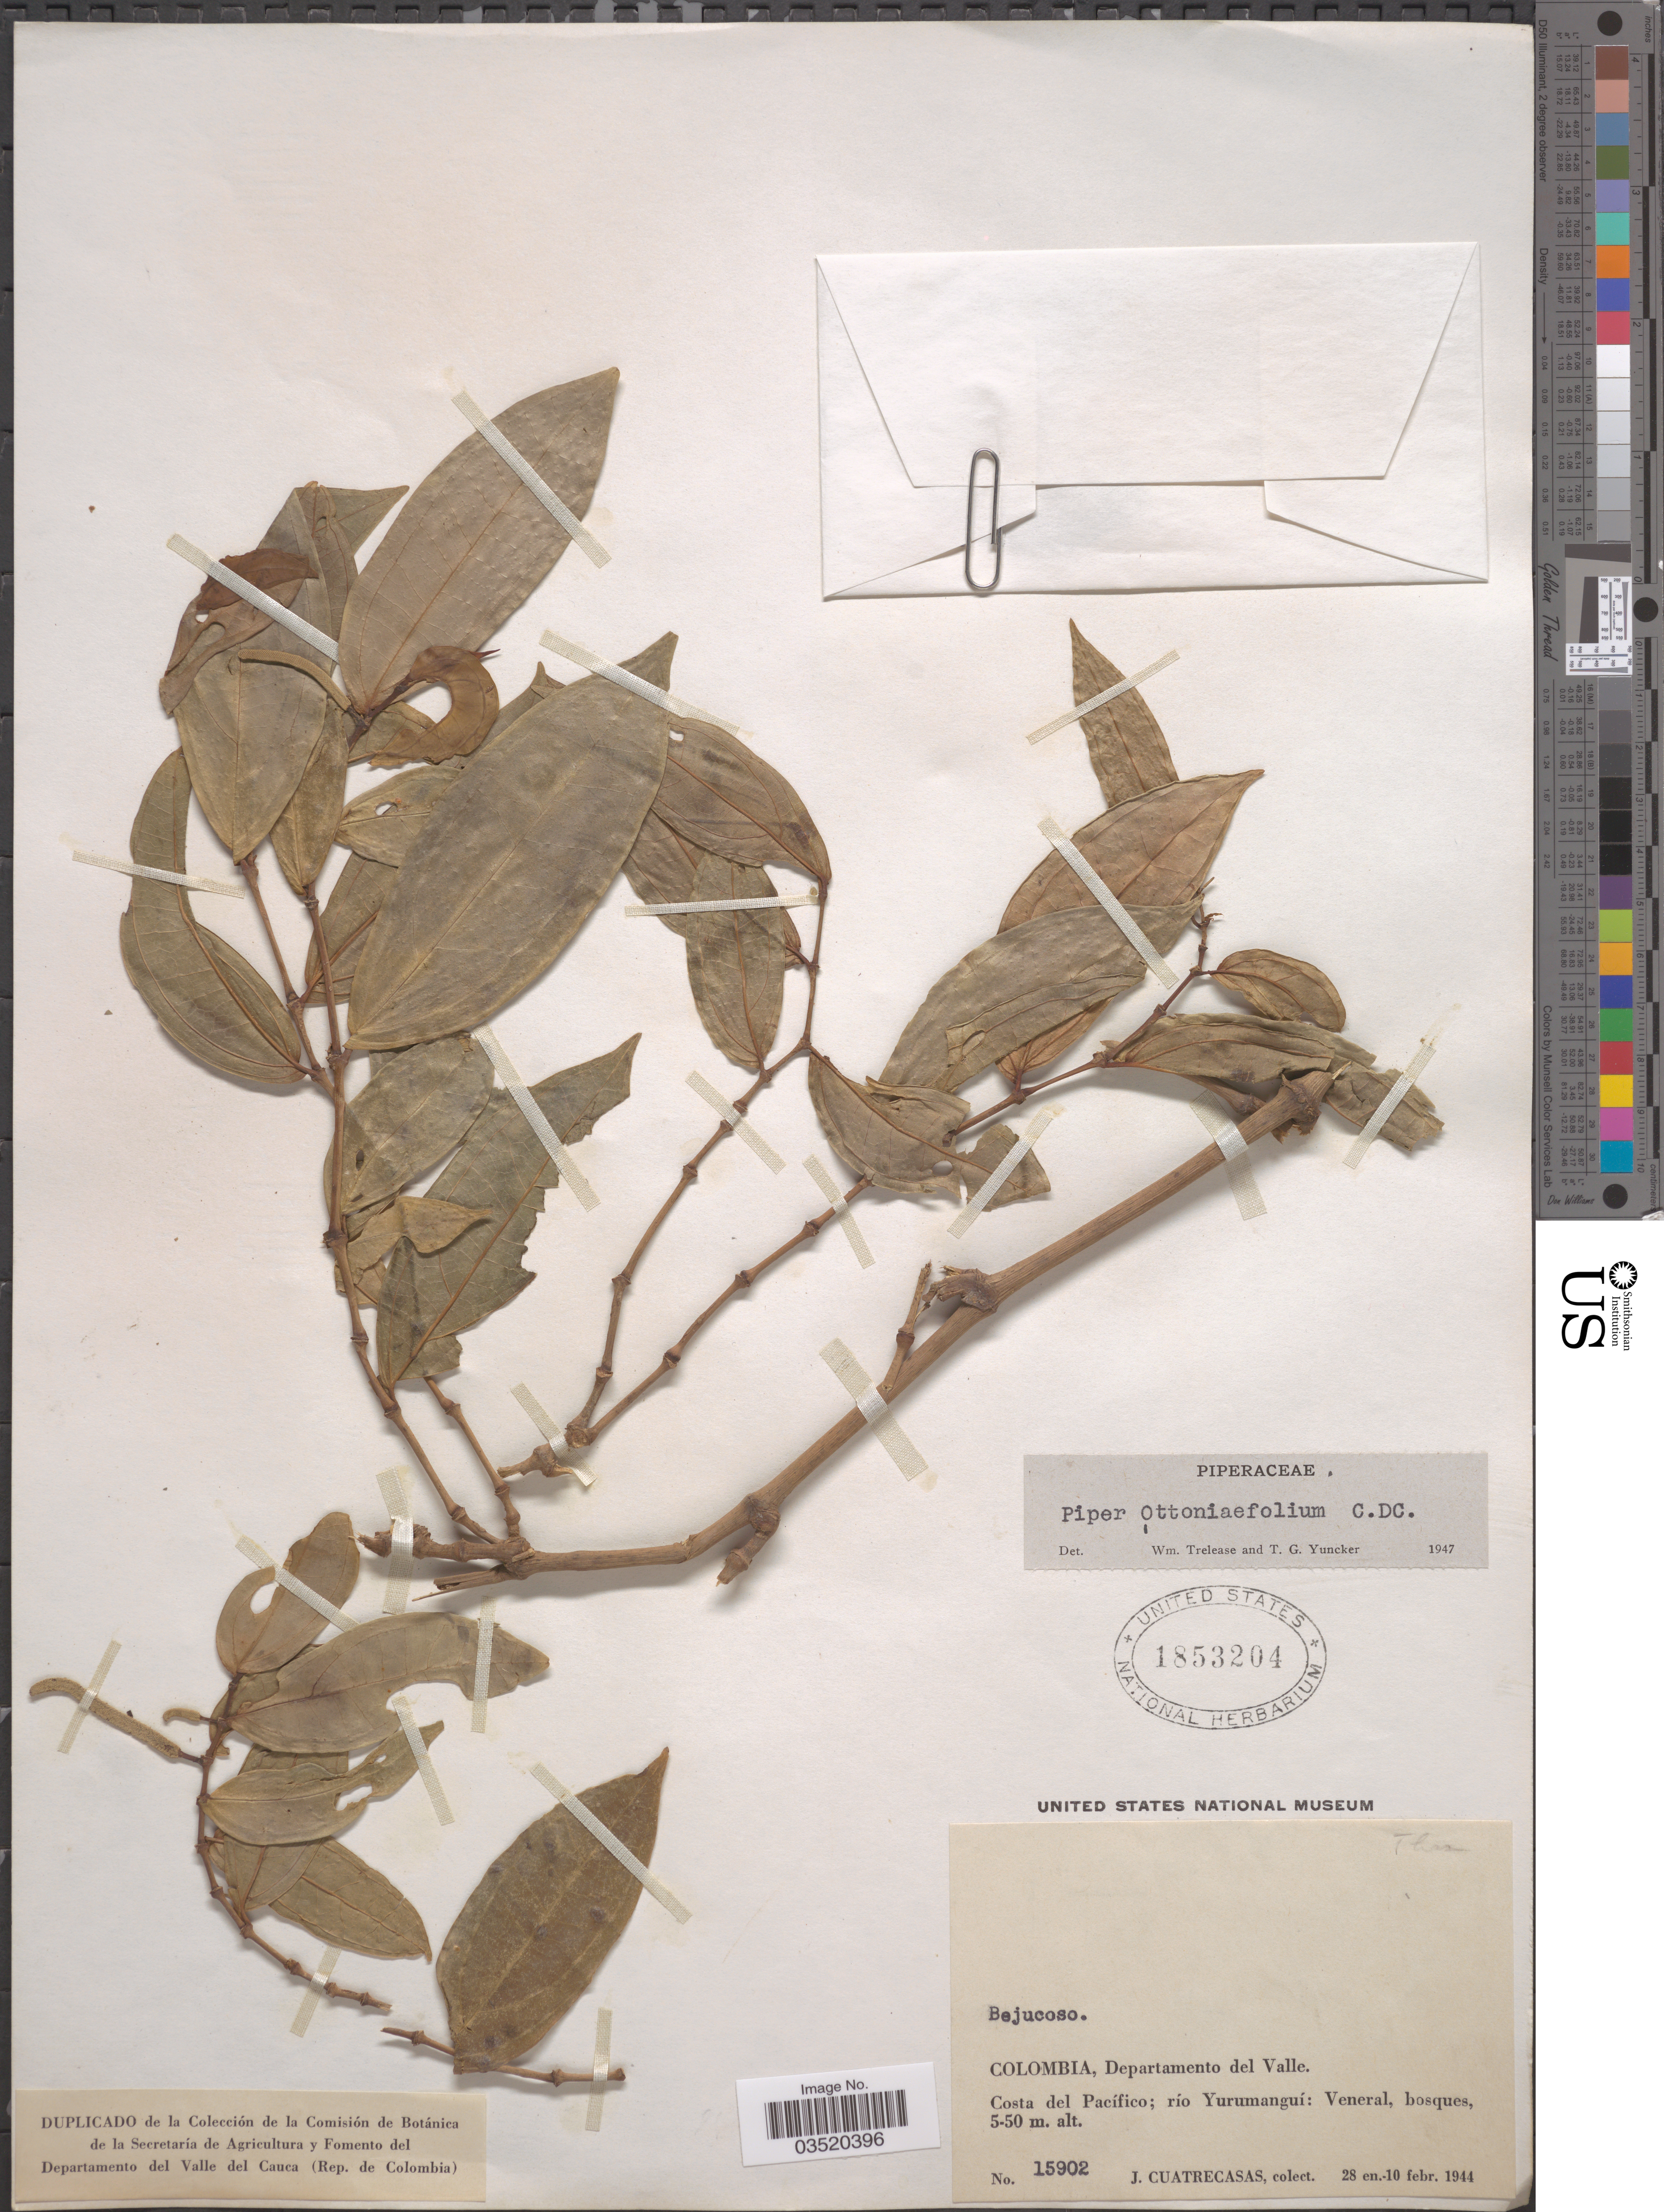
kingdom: Plantae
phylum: Tracheophyta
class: Magnoliopsida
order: Piperales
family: Piperaceae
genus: Piper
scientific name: Piper ottoniifolium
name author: C. DC.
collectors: J. Cuatrecasas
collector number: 15902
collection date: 1944-01-28/1944-02-10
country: Colombia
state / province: Valle del Cauca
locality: Departamento del Valle. Costa del Pacífico; río Yurumanguí: Veneral.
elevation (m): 5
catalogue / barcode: US 1853204